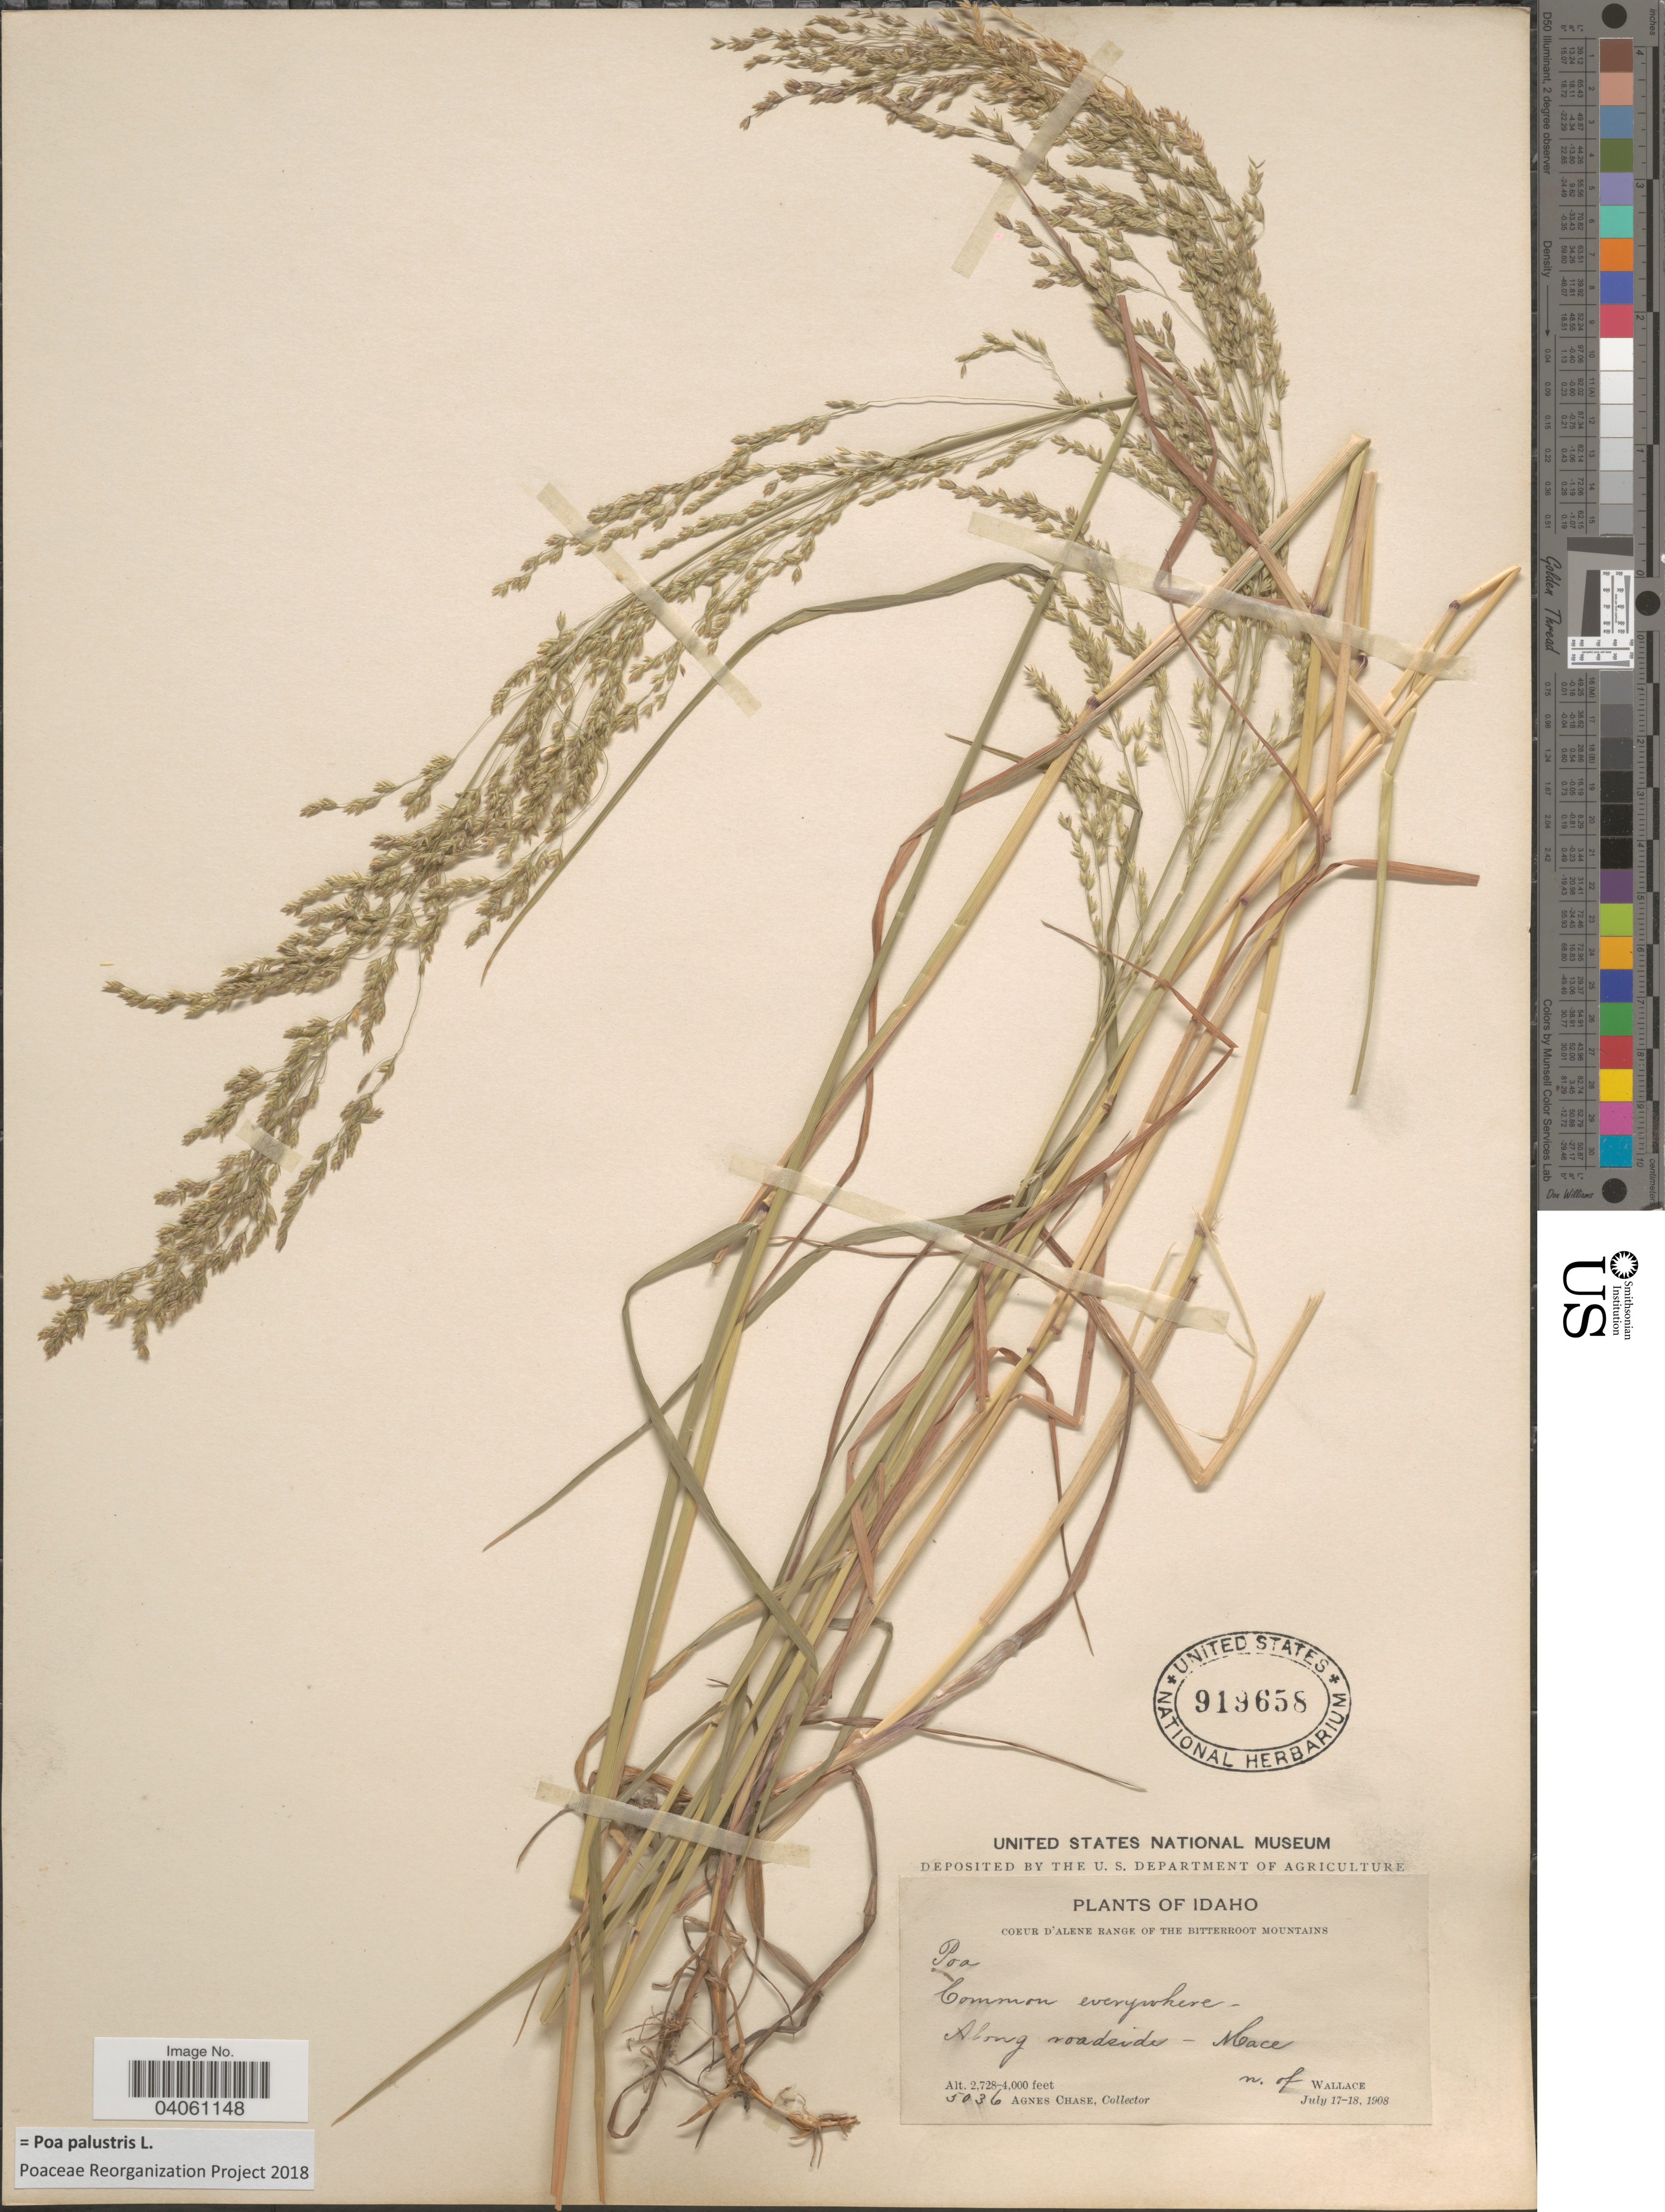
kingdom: Plantae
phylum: Tracheophyta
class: Liliopsida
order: Poales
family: Poaceae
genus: Poa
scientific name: Poa palustris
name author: L.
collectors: A. Chase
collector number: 5036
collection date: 1908-07-17/1908-07-18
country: United States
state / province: Idaho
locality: Coeur d' Alene Range of the Bitterroot Mountains. Along roadside - Mace n. of Wallace.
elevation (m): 831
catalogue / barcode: US 919658